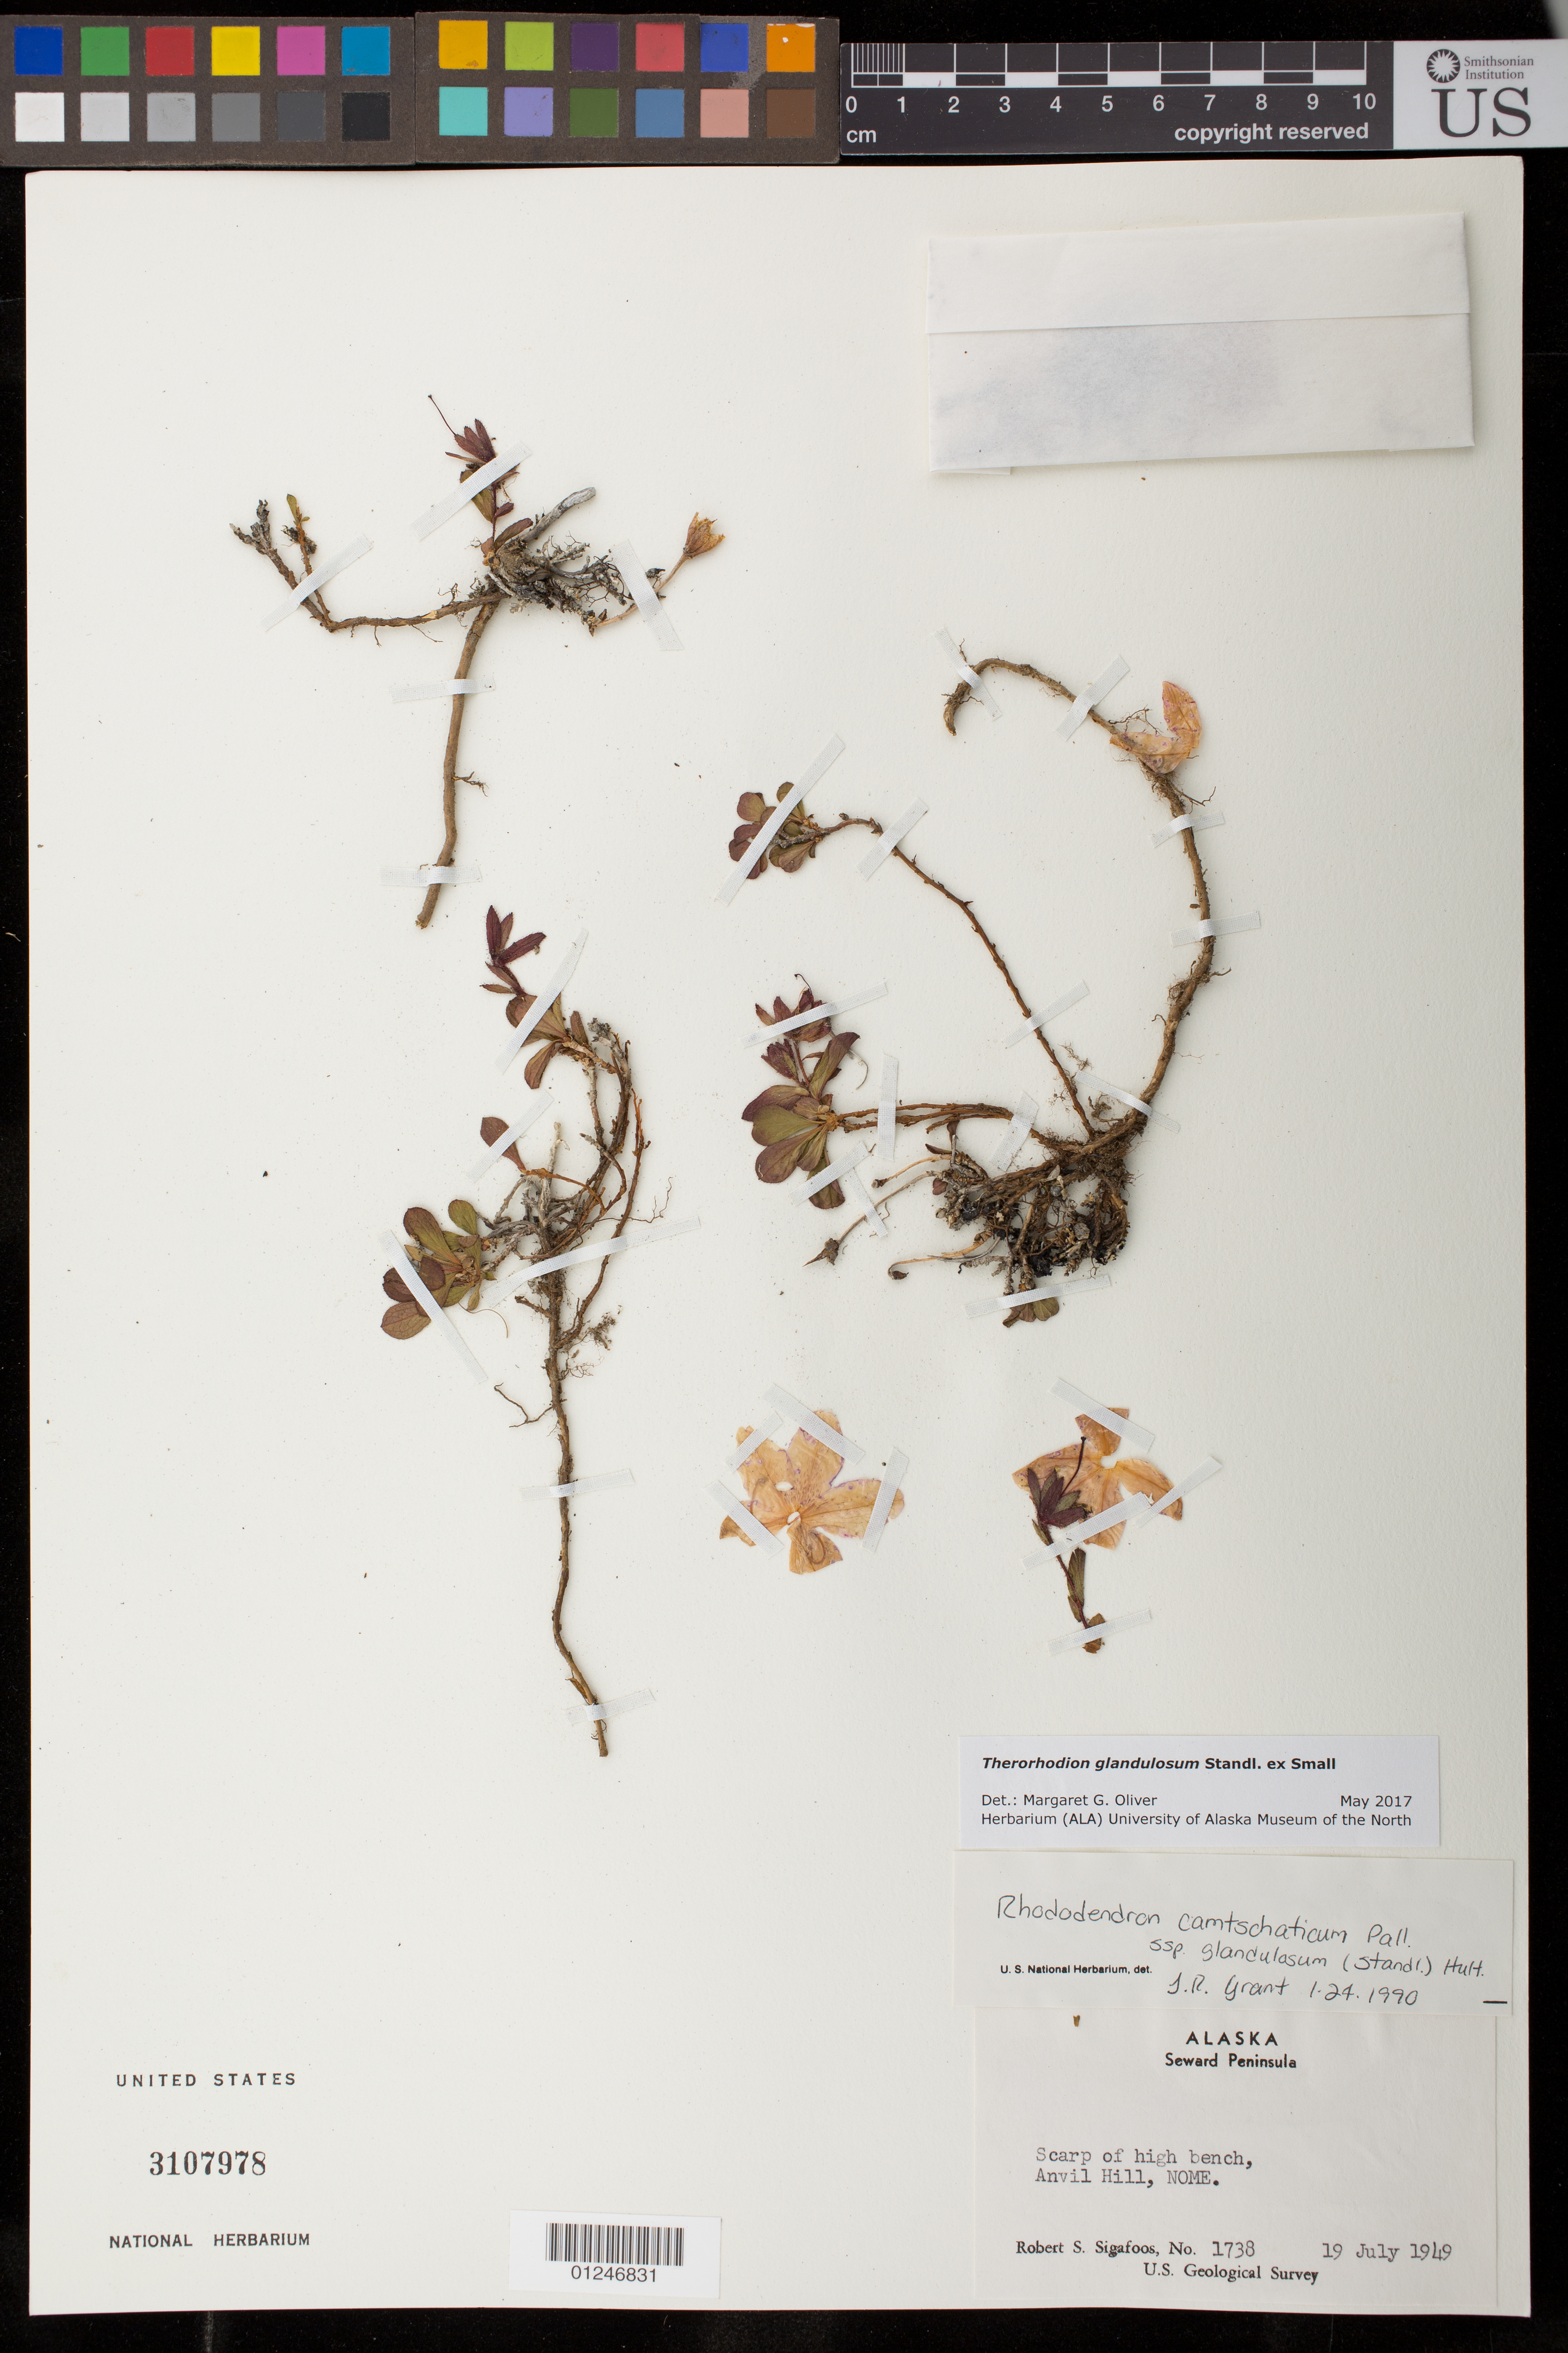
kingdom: Plantae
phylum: Tracheophyta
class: Magnoliopsida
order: Ericales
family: Ericaceae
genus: Therorhodion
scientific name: Therorhodion glandulosum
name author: Standl. ex Small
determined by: Oliver, M. G., (ALA), University of Alaska Museum of the North (UNITED STATES)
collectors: R. Sigafoos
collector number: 1738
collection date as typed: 19 Jul 1949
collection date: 1949-07-19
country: United States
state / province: Alaska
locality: Nome, Anvil Hill.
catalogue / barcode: US 3107978